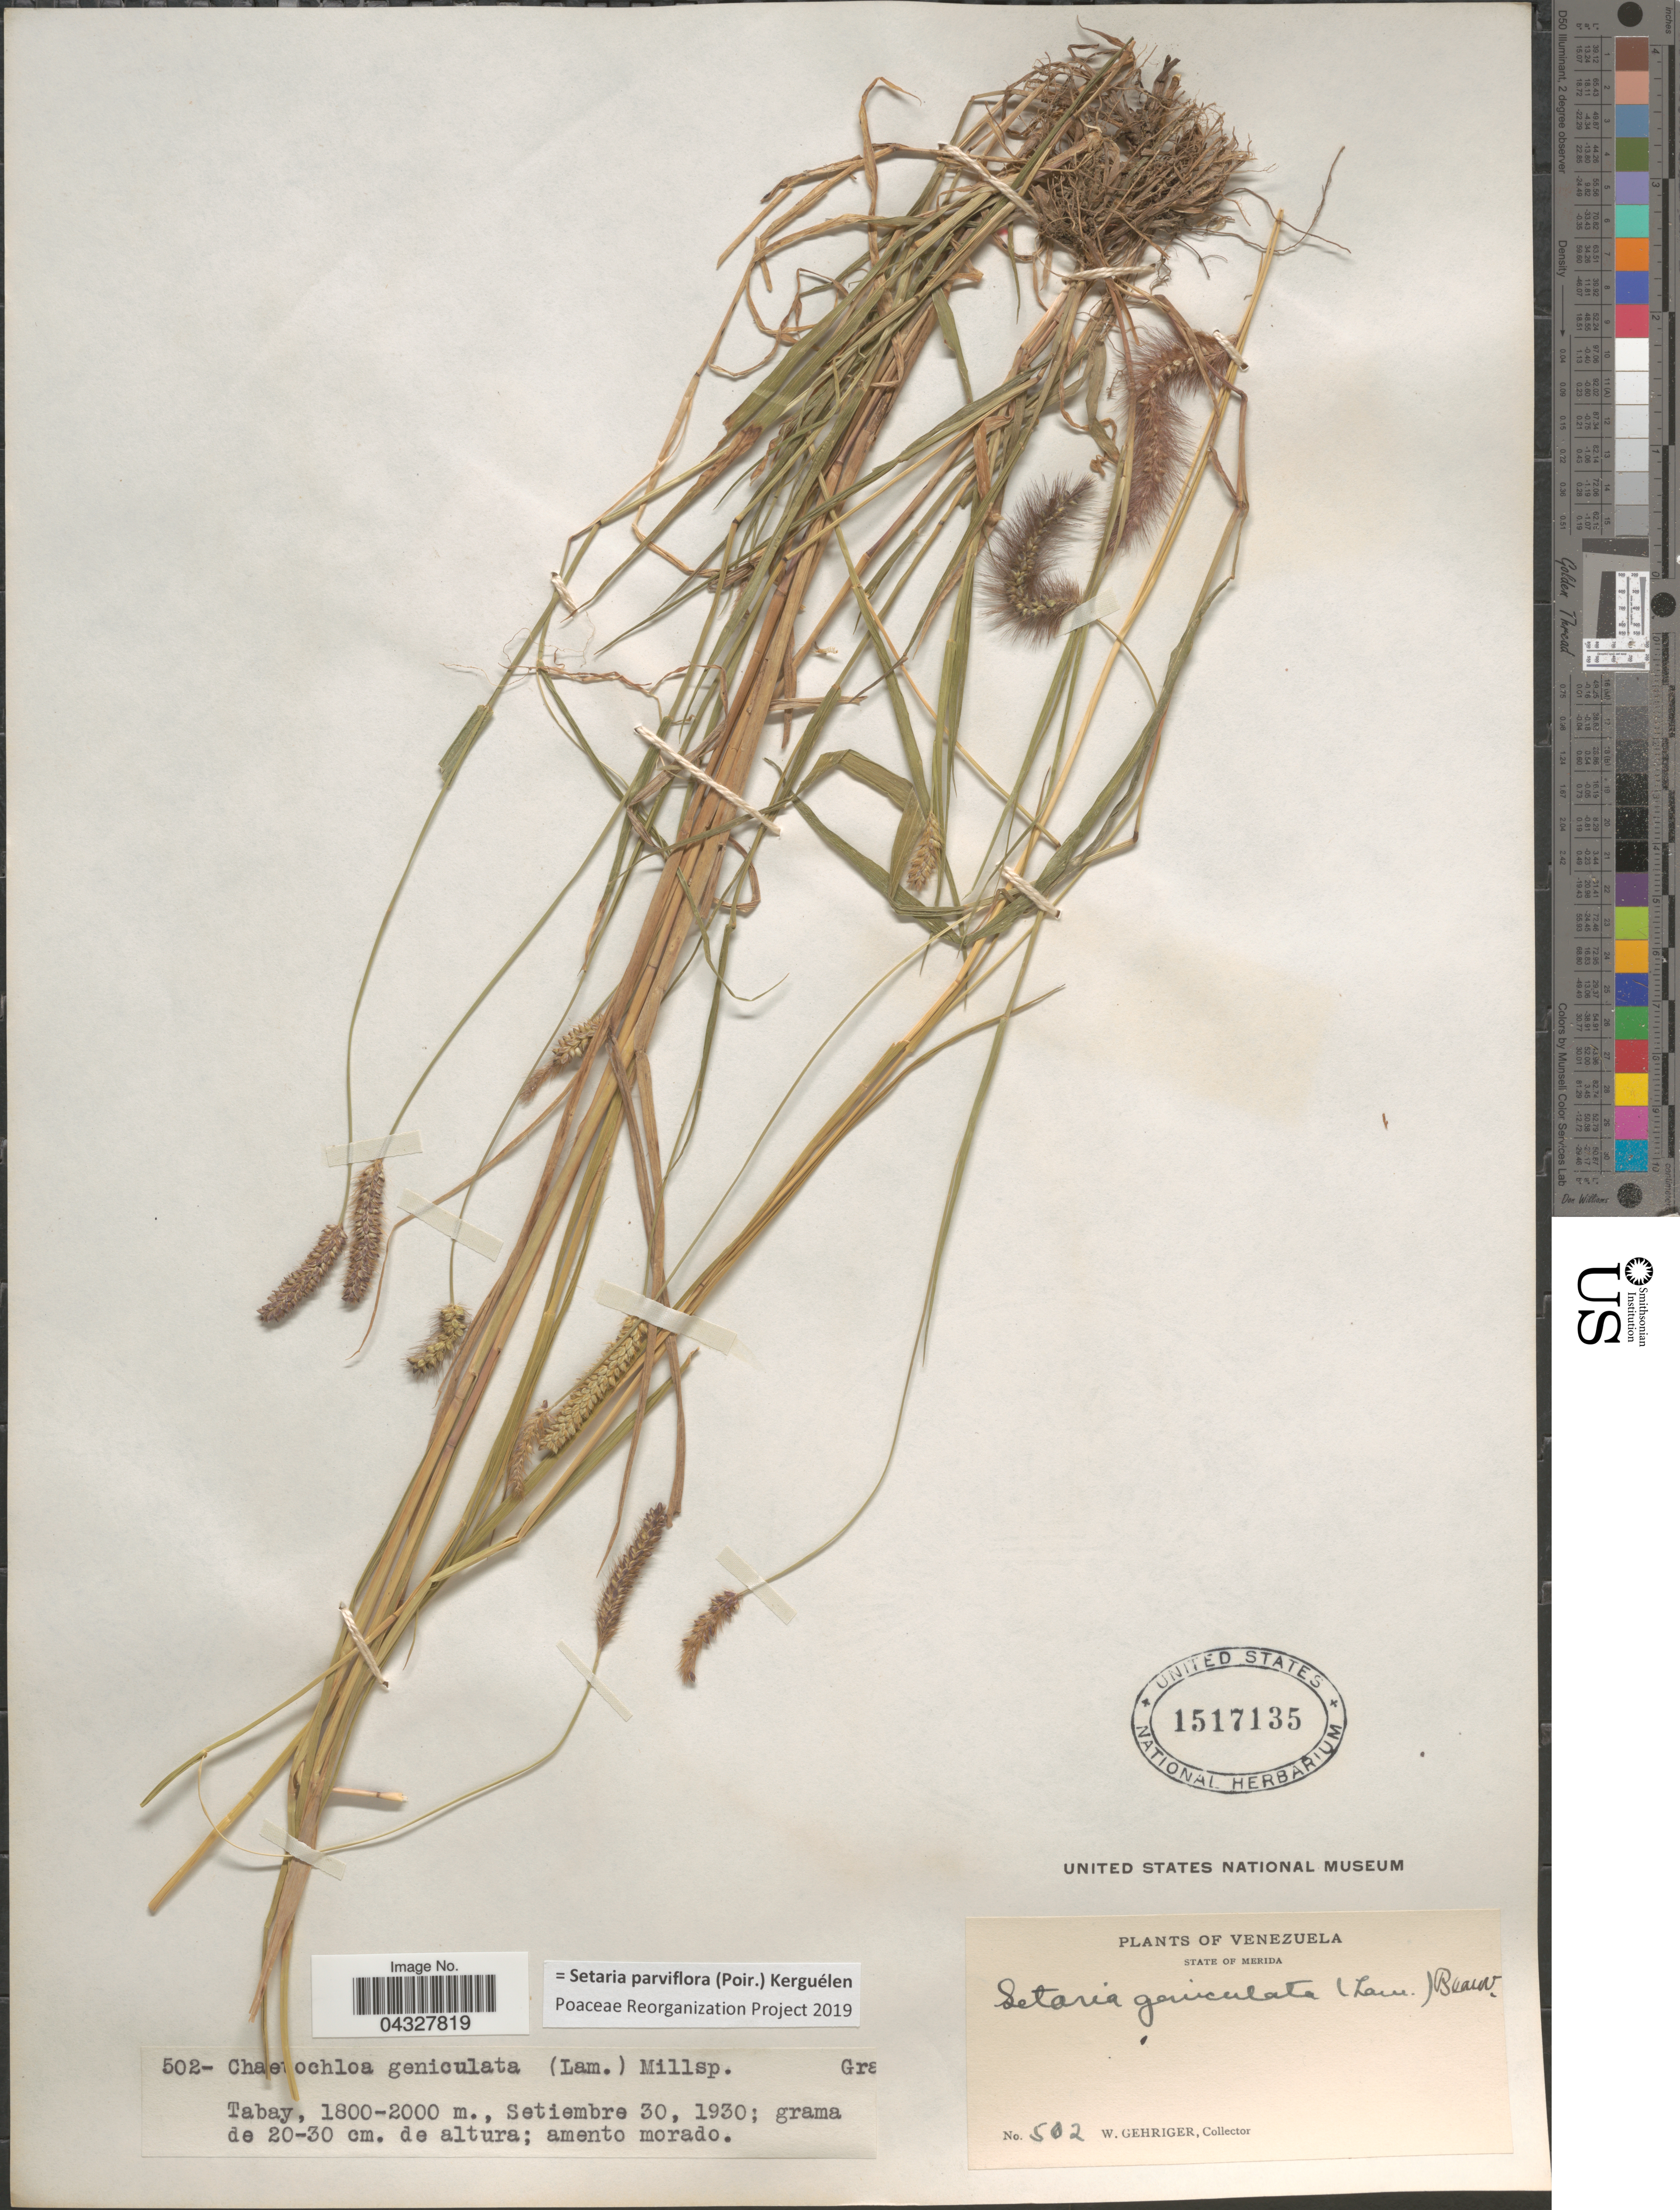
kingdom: Plantae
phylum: Tracheophyta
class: Liliopsida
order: Poales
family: Poaceae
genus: Setaria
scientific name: Setaria parviflora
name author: (Poir.) Kerguélen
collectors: W. Gehriger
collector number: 502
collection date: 1930-09-30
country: Venezuela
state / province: Merida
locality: Tabay.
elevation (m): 1800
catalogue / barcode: US 1517135